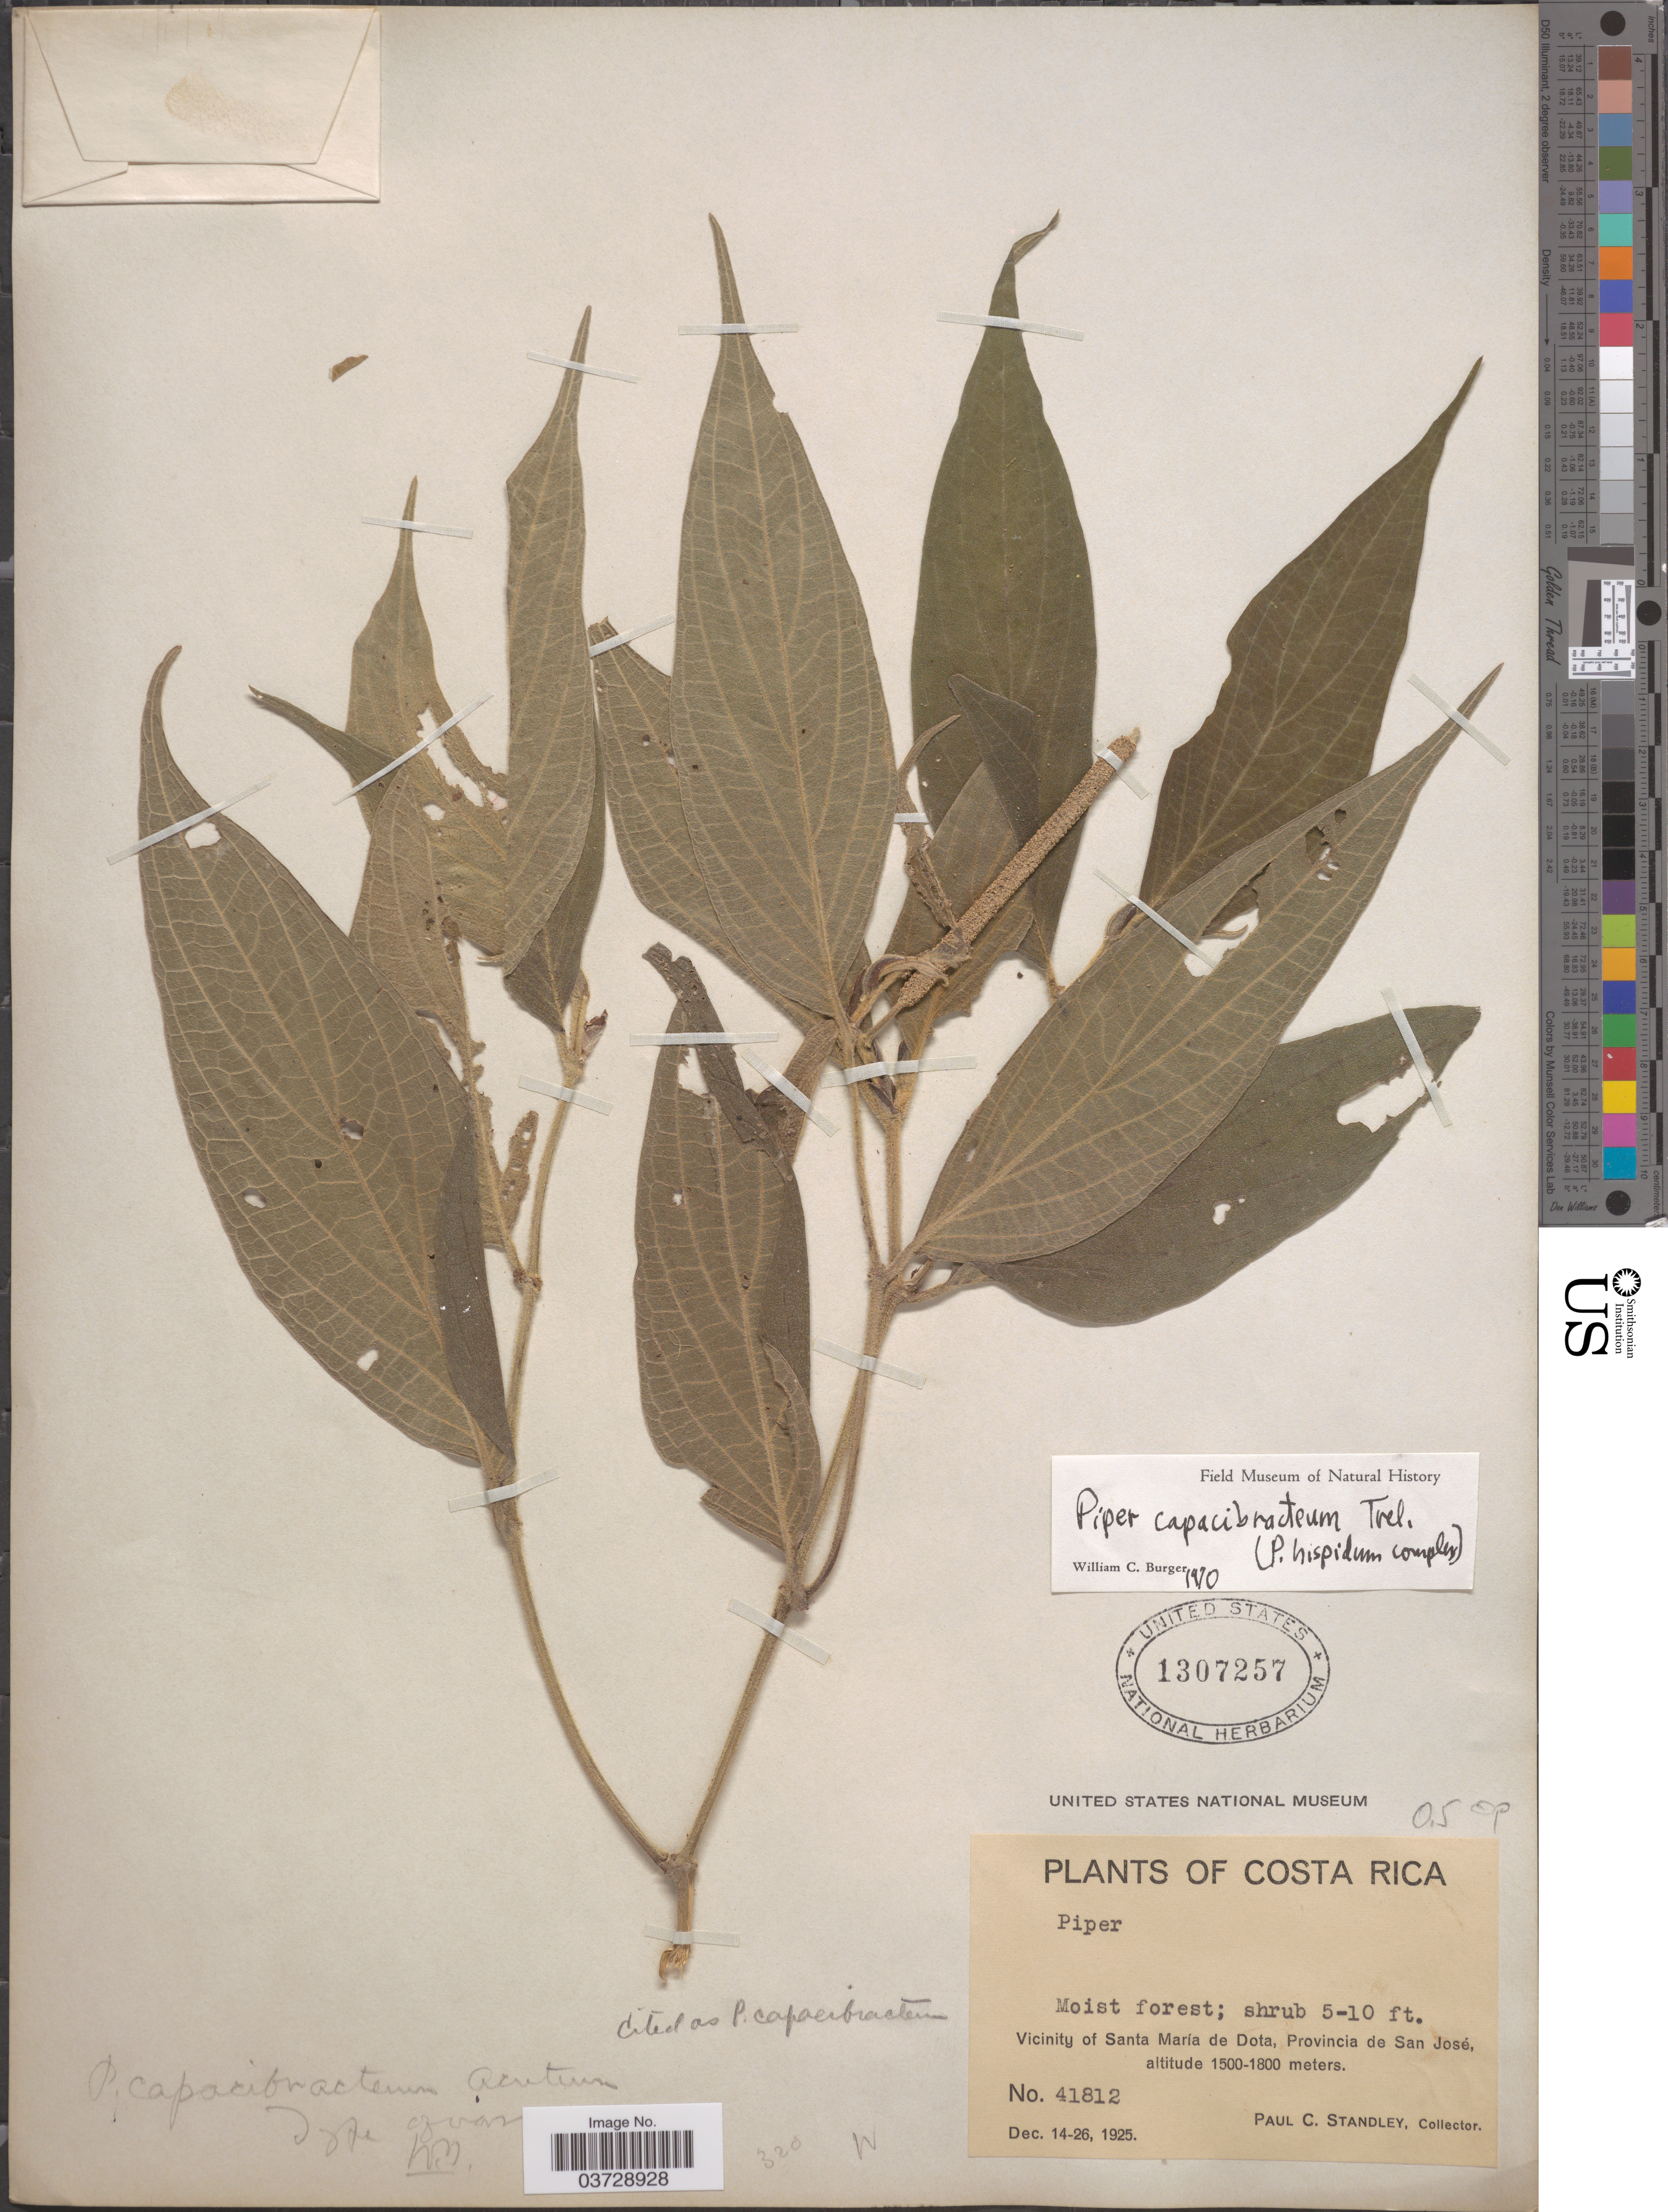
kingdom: Plantae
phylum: Tracheophyta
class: Magnoliopsida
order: Piperales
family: Piperaceae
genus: Piper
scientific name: Piper capacibracteum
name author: Trel.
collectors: P. C. Standley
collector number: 41812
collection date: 1925-12-14/1925-12-26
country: Costa Rica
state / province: San José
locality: Vicinity of Santa María de Dota.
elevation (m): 1500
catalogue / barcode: US 1307257